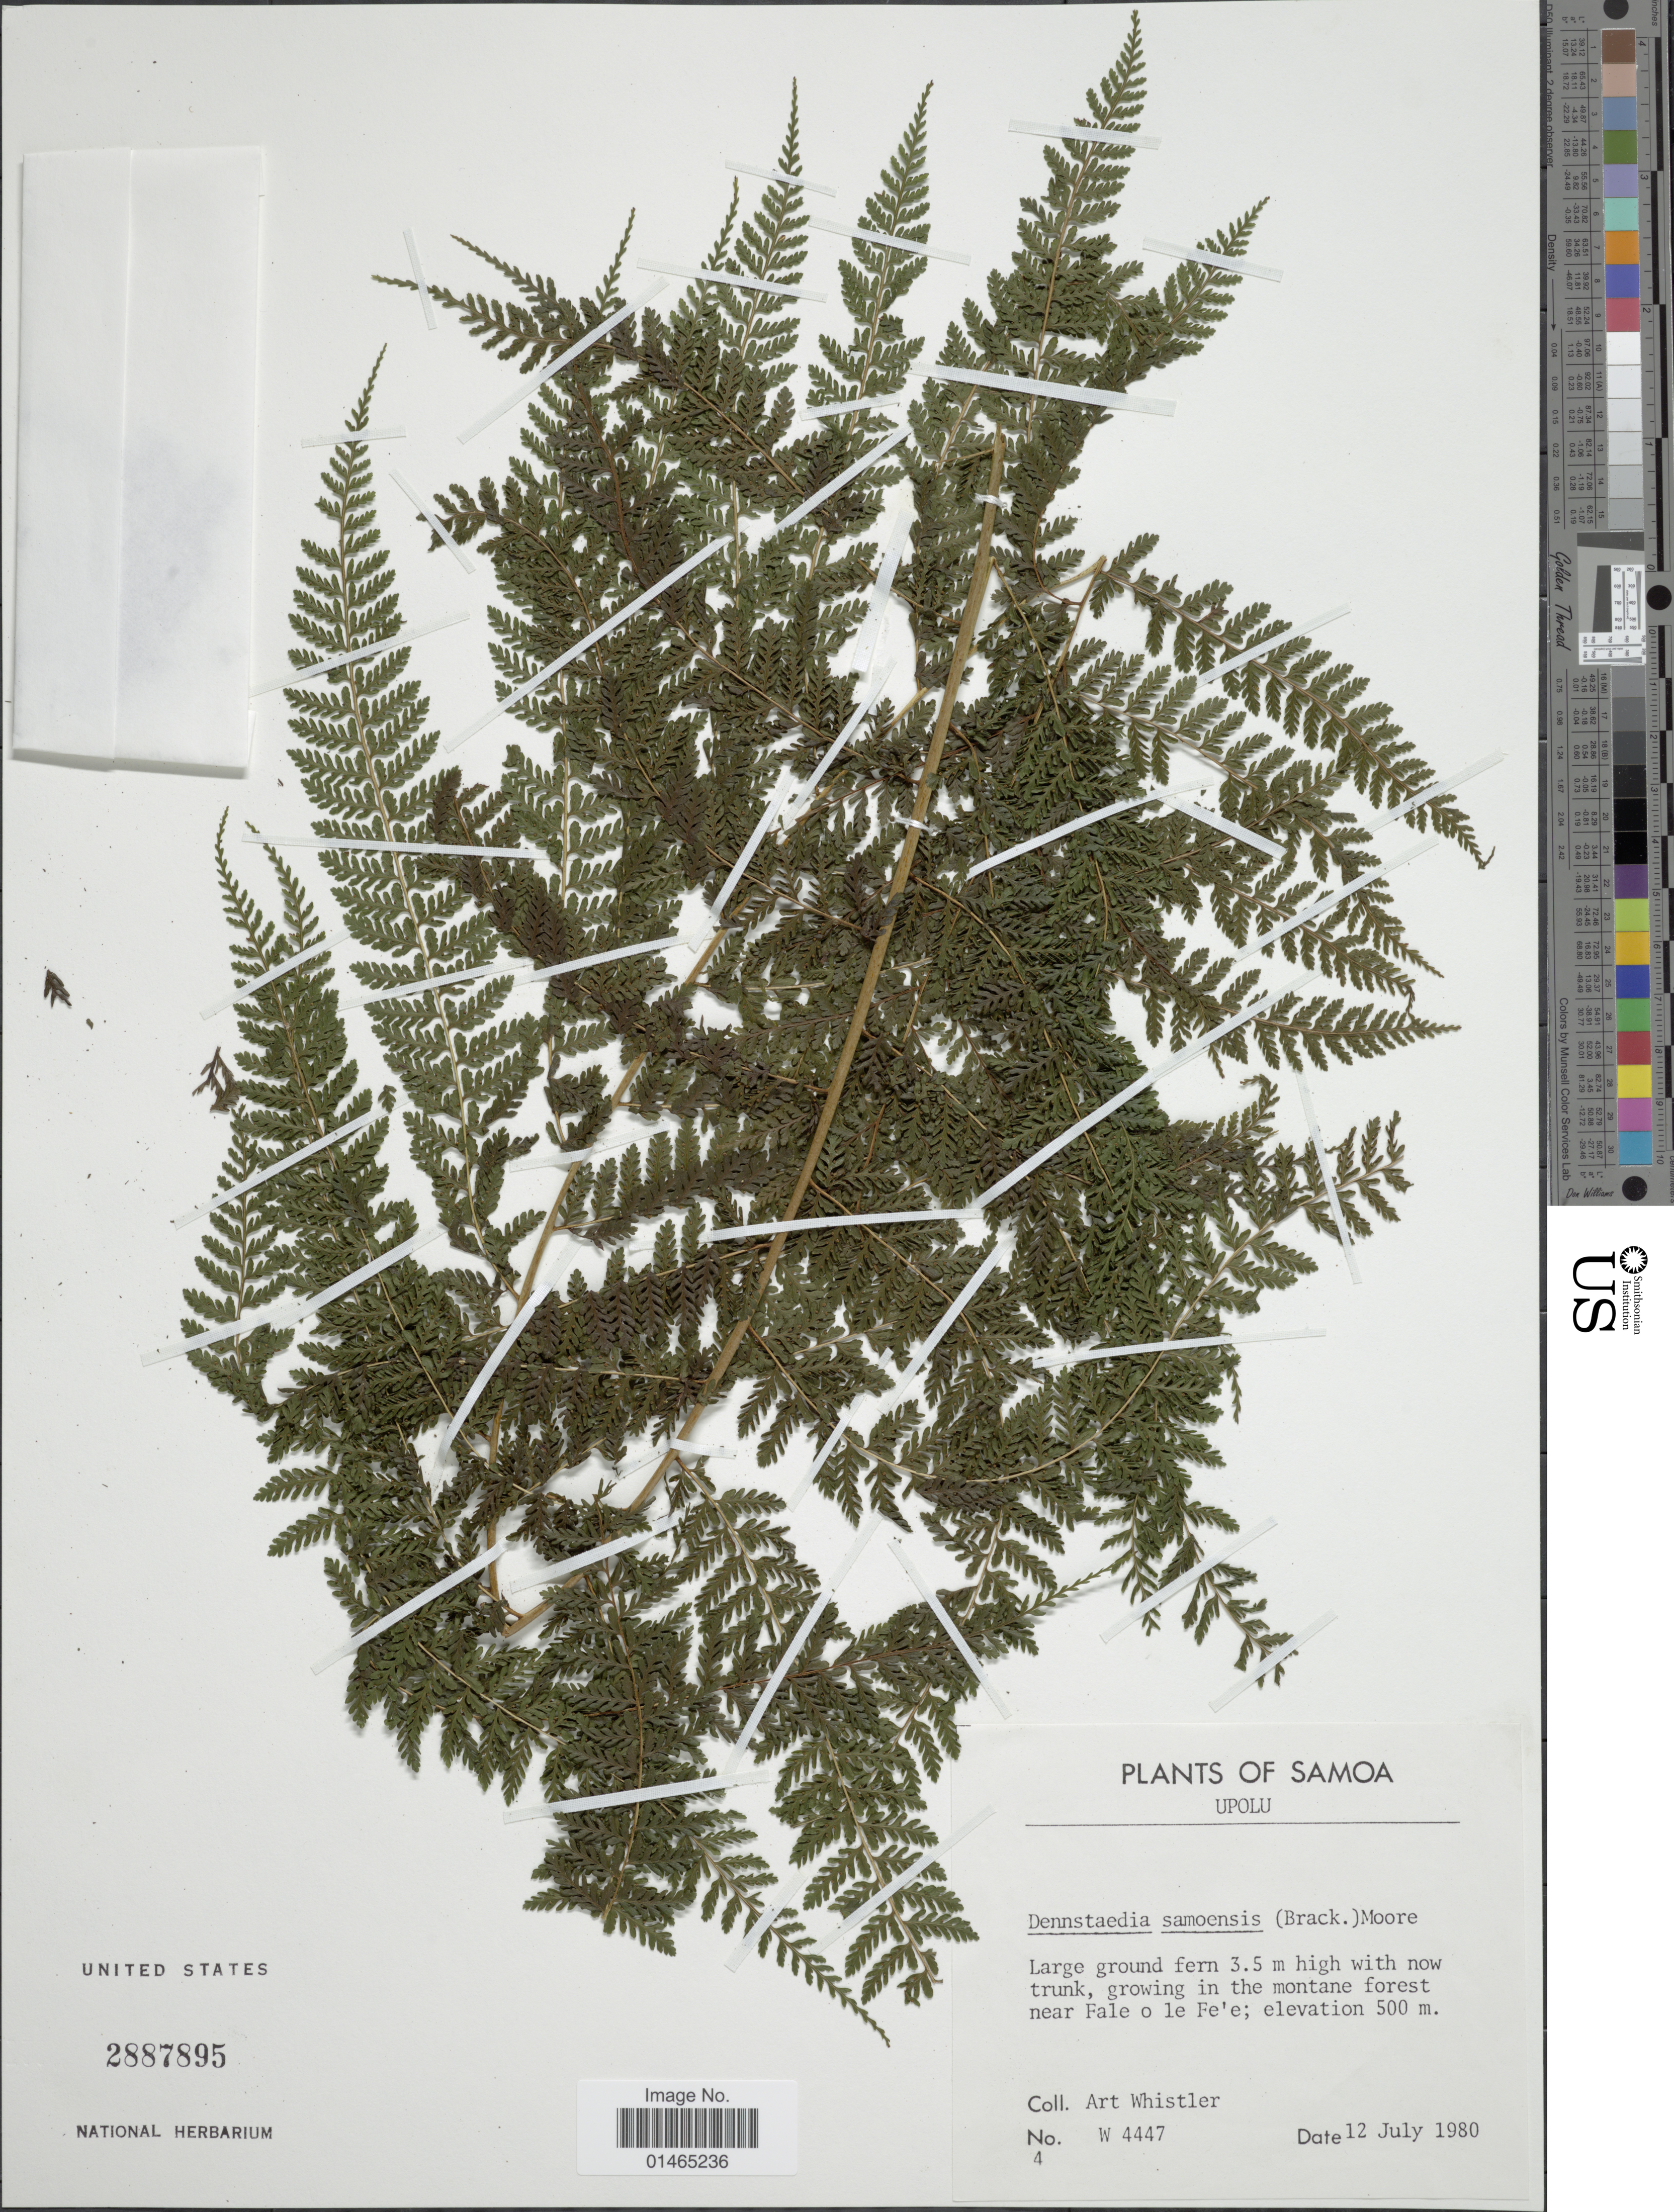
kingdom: Plantae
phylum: Tracheophyta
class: Polypodiopsida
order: Polypodiales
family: Dennstaedtiaceae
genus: Dennstaedtia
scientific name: Dennstaedtia samoensis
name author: (Brack.) T. Moore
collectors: A. Whistler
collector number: W 4447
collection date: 1980-07-12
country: Samoa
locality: Upolu. growing in the montane forest near Fale o le Fe'e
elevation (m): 500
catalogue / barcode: US 2887895